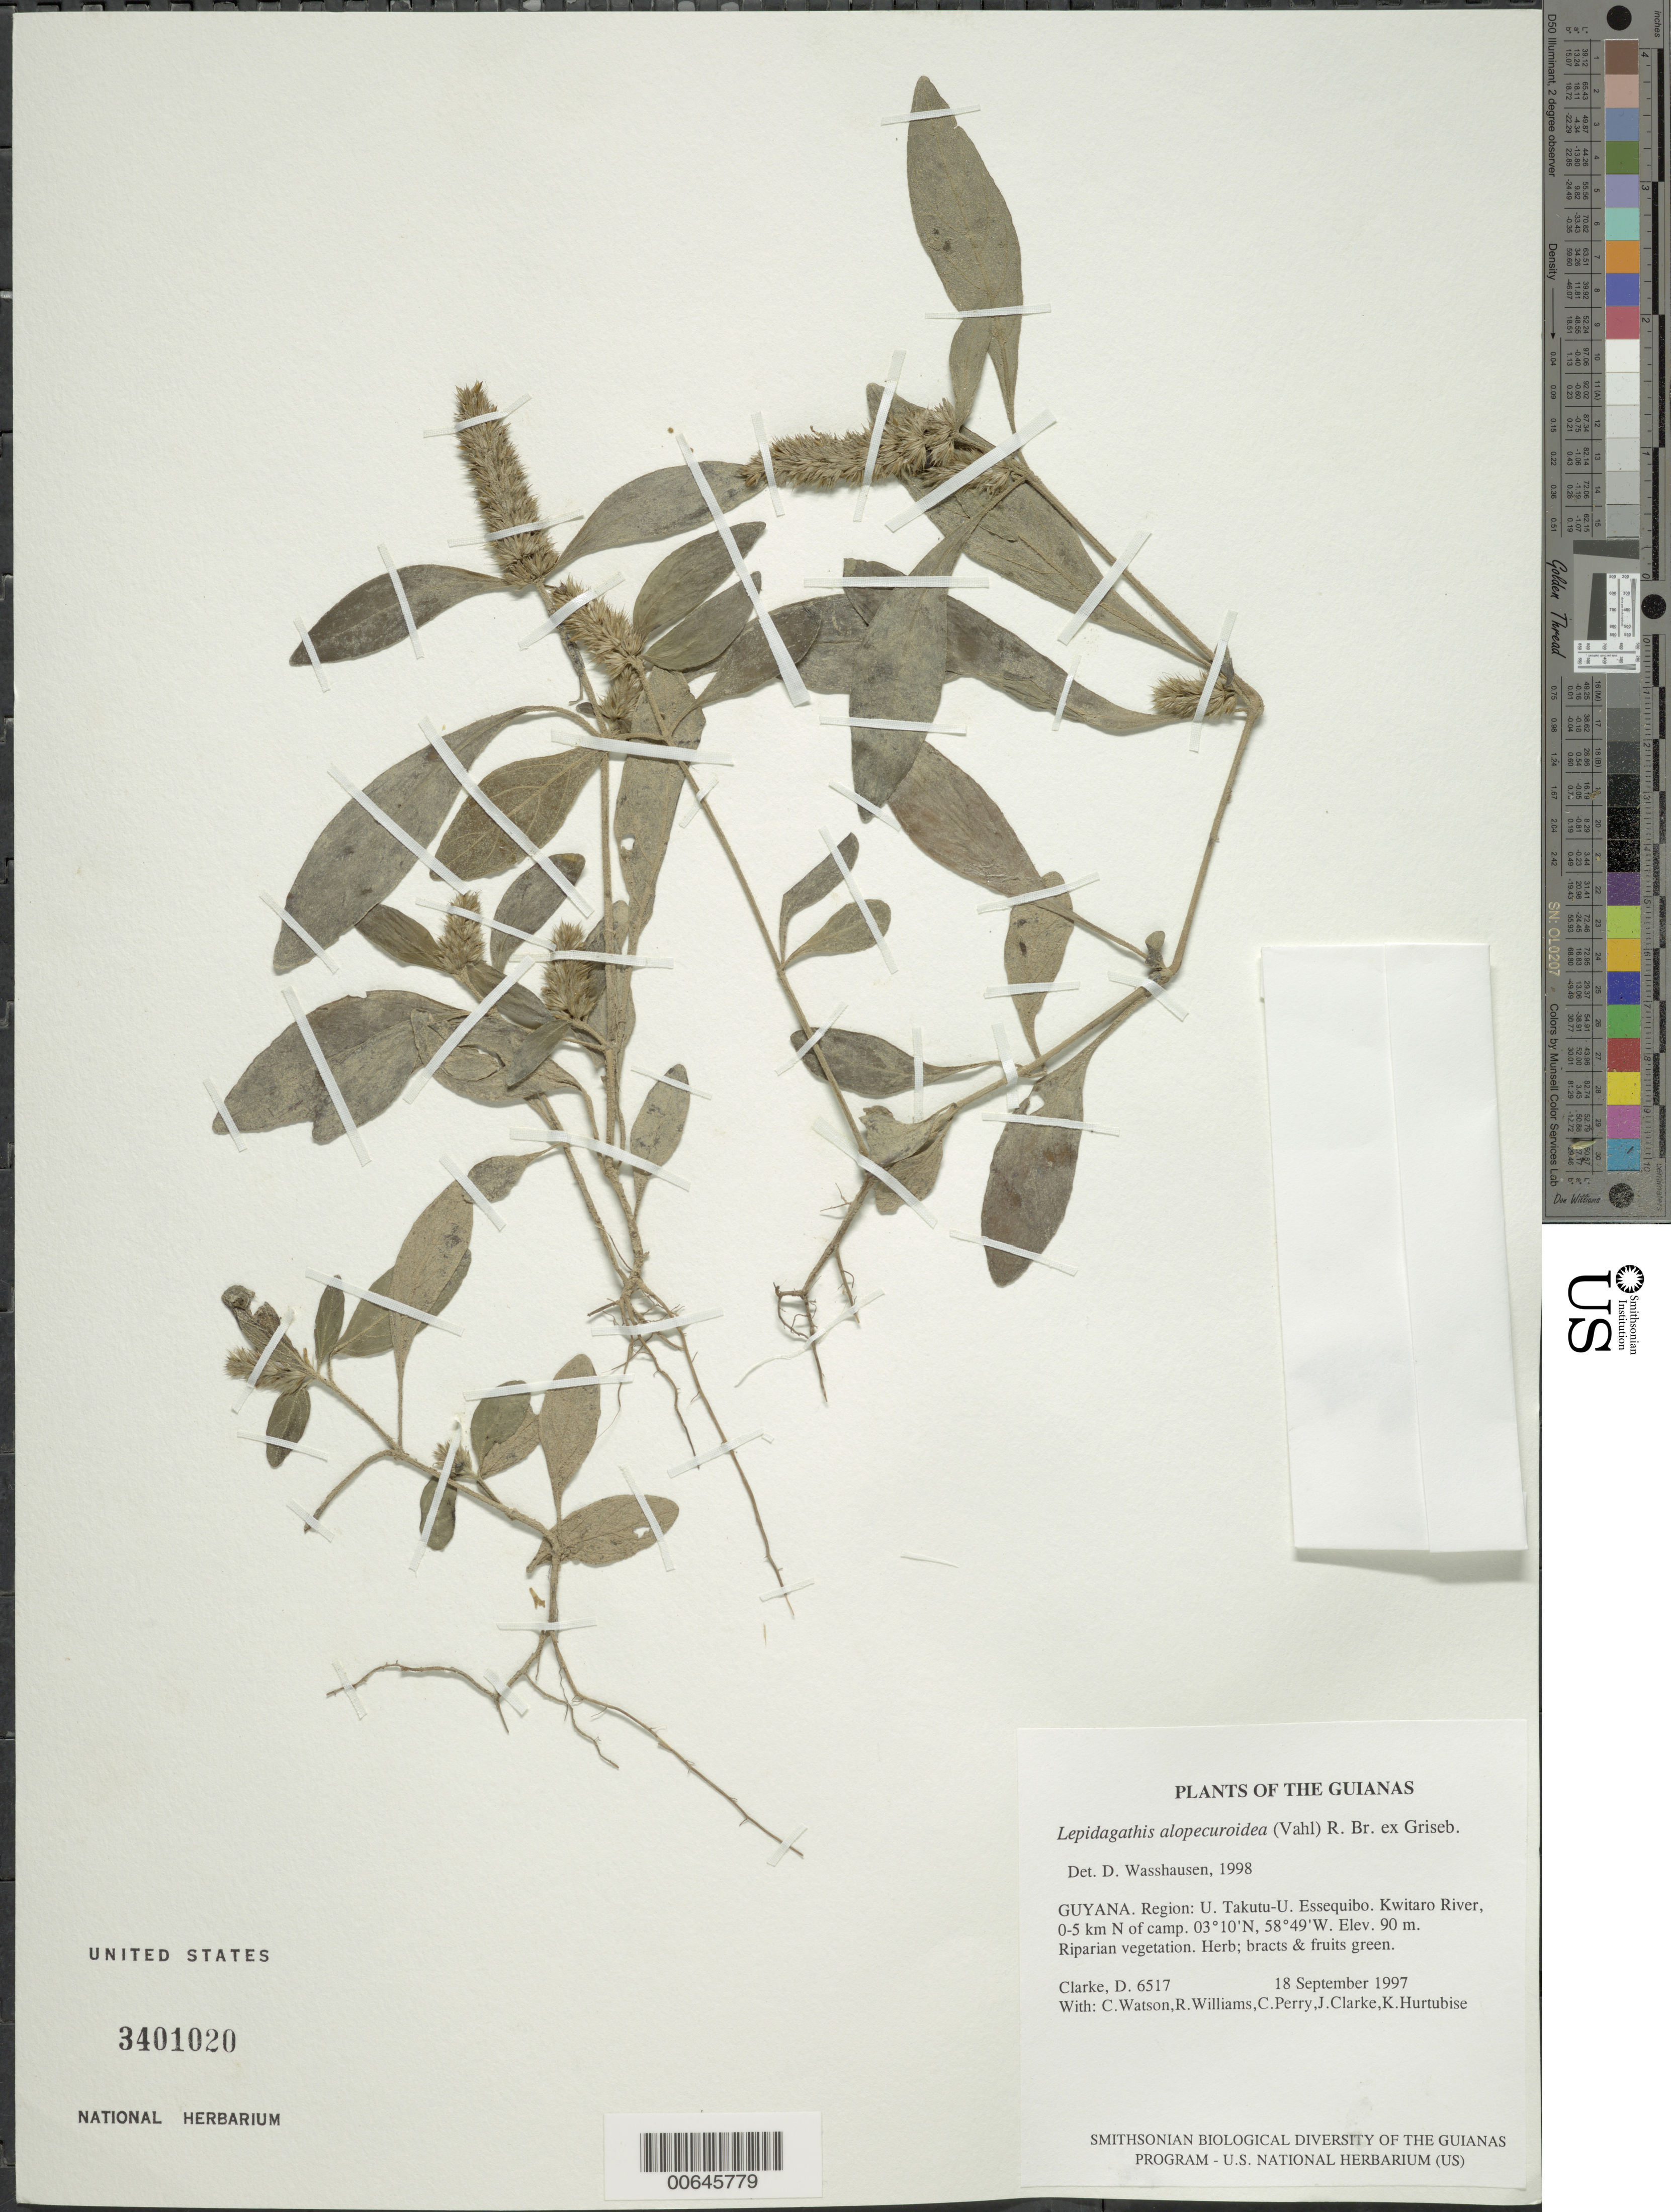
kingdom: Plantae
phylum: Tracheophyta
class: Magnoliopsida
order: Lamiales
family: Acanthaceae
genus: Lepidagathis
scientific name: Lepidagathis alopecuroidea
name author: (Vahl) R. Br. ex Griseb.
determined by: Wasshausen, Dieter C., (BOT), Smithsonian Institution - National Museum of Natural History (UNITED STATES)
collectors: H. D. Clarke, C. Watson, R. Williams, C. Perry, J. Clarke & K. Hurtubise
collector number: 6517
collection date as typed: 18 September 1997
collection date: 1997-09-18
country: Guyana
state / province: U. Takutu-U. Essequibo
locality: Kwitaro River, 0-5 km N of camp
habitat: Riparian vegetation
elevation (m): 90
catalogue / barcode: US 3401020